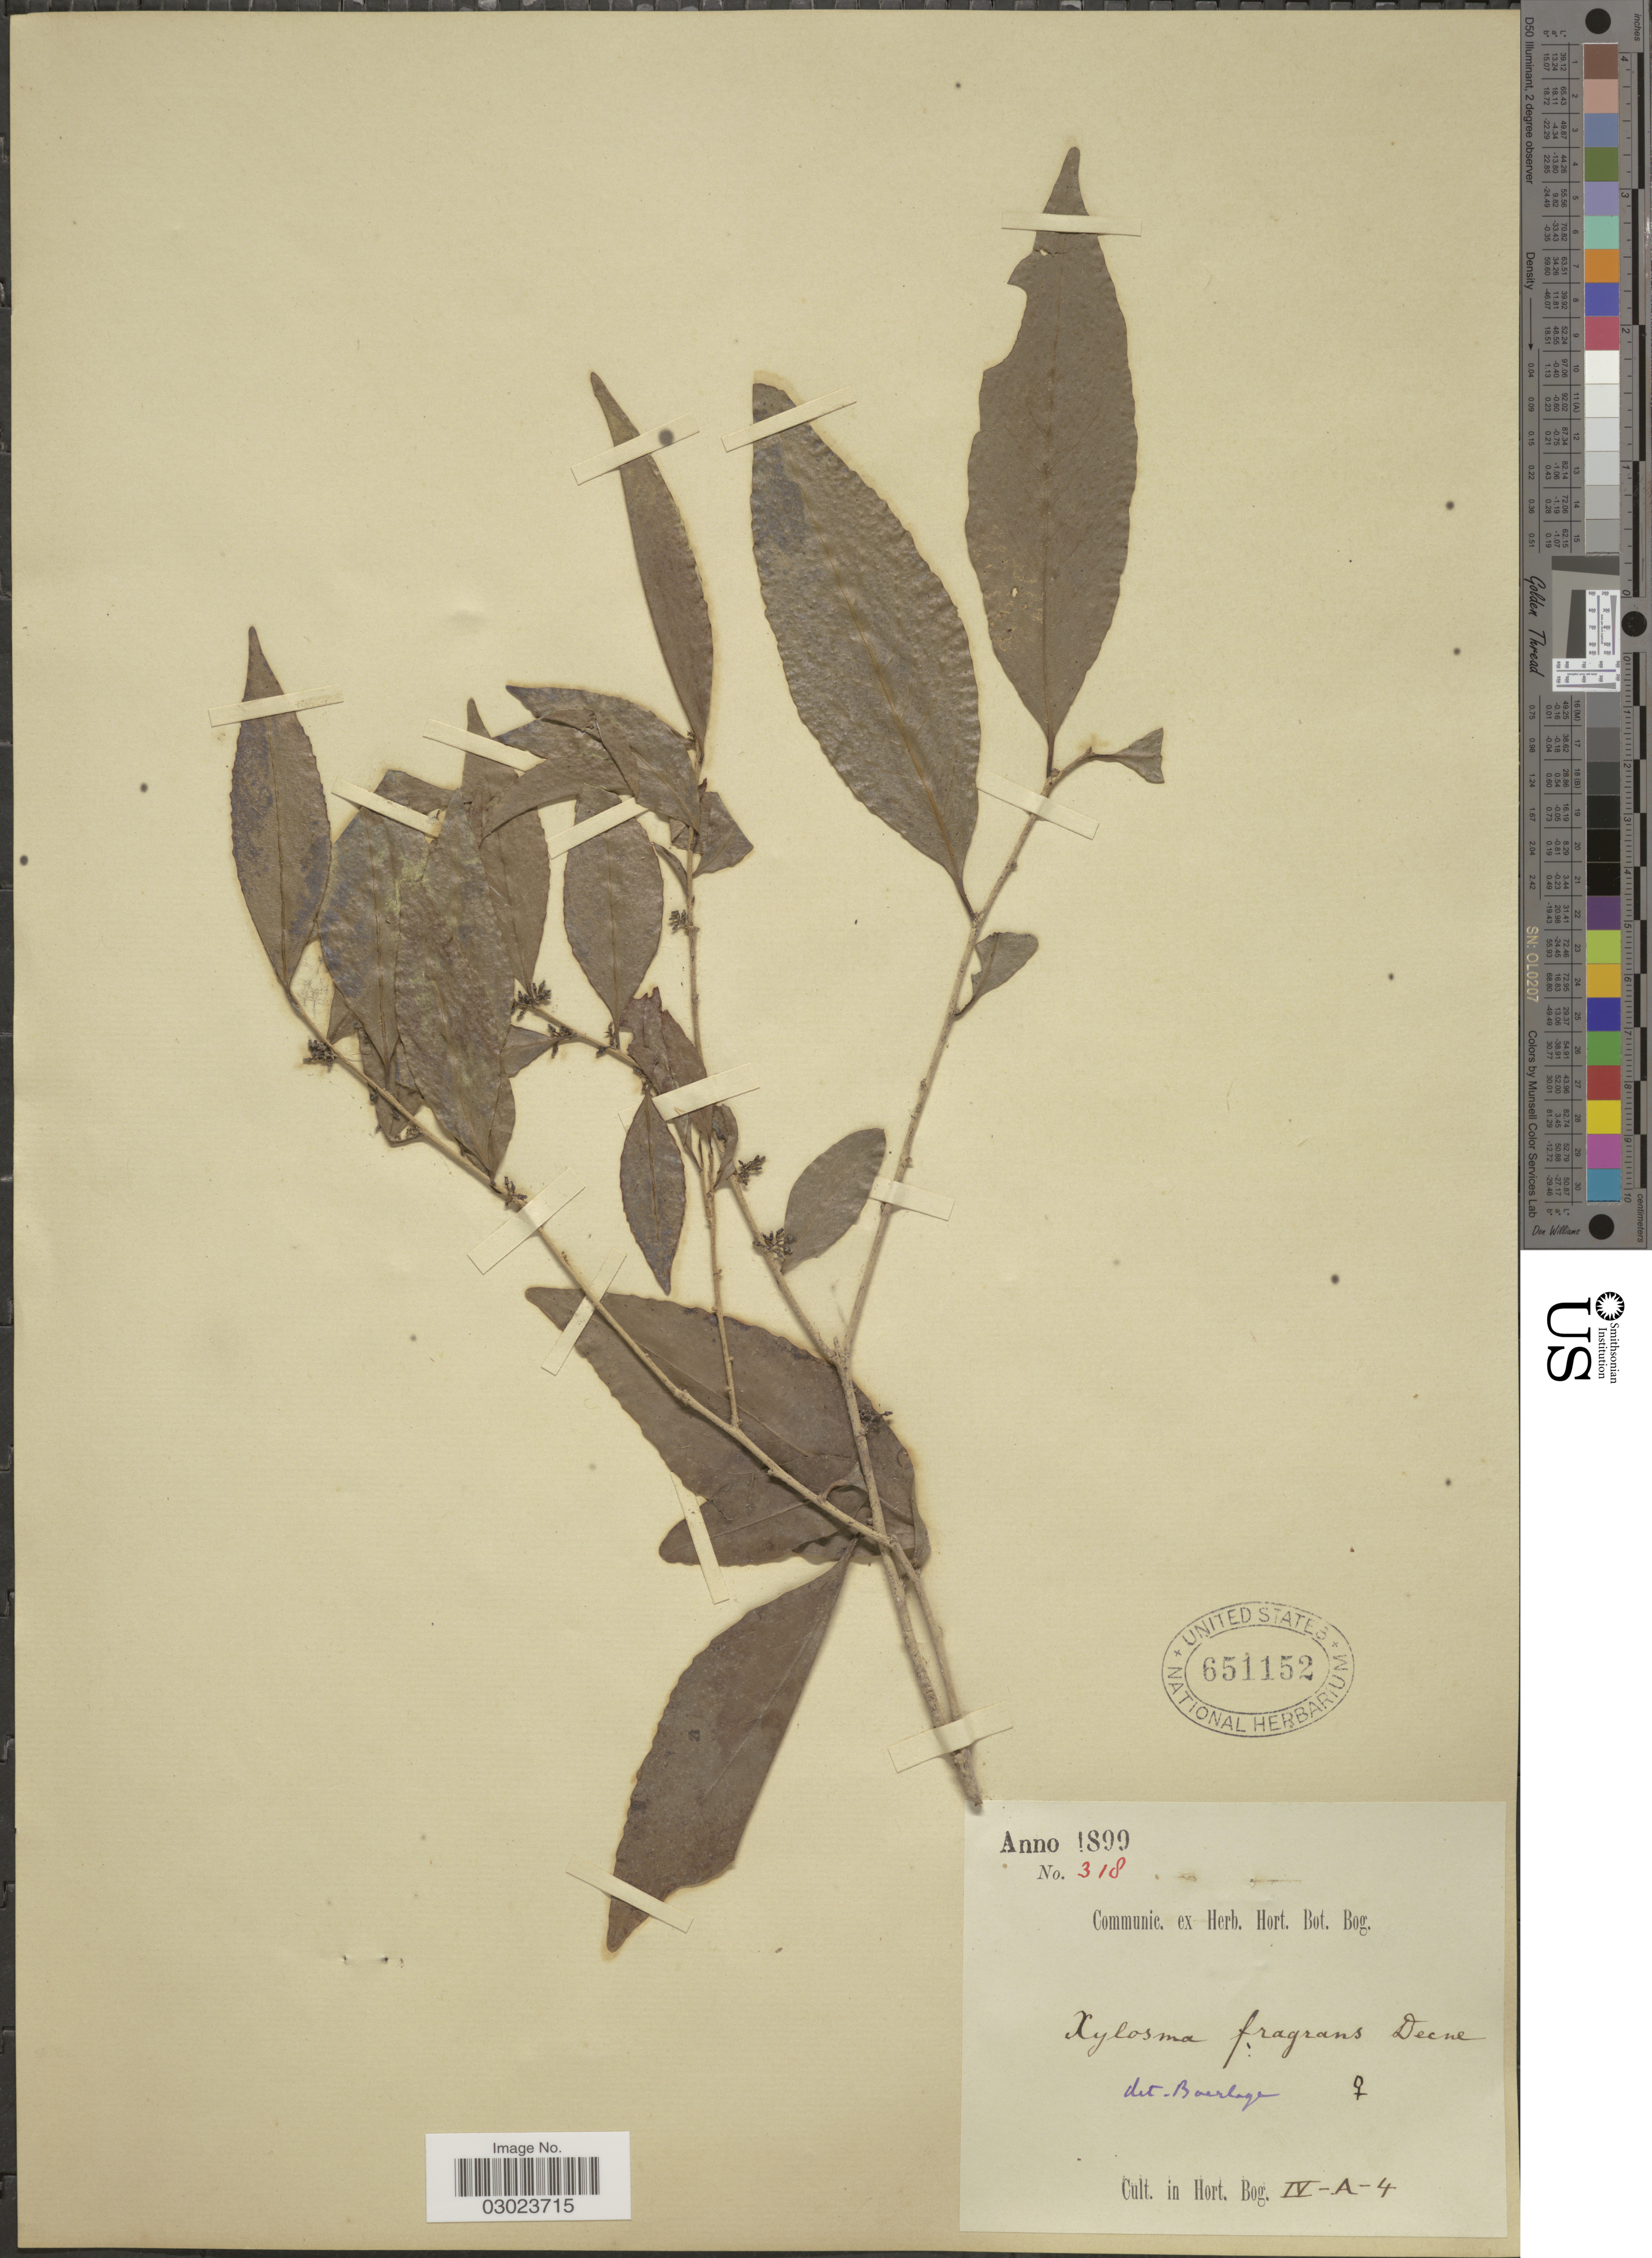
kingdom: Plantae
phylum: Tracheophyta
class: Magnoliopsida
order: Malpighiales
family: Salicaceae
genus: Xylosma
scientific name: Xylosma fragrans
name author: Decne.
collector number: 318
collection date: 1899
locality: Cult. Hort. Bog.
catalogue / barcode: US 651152